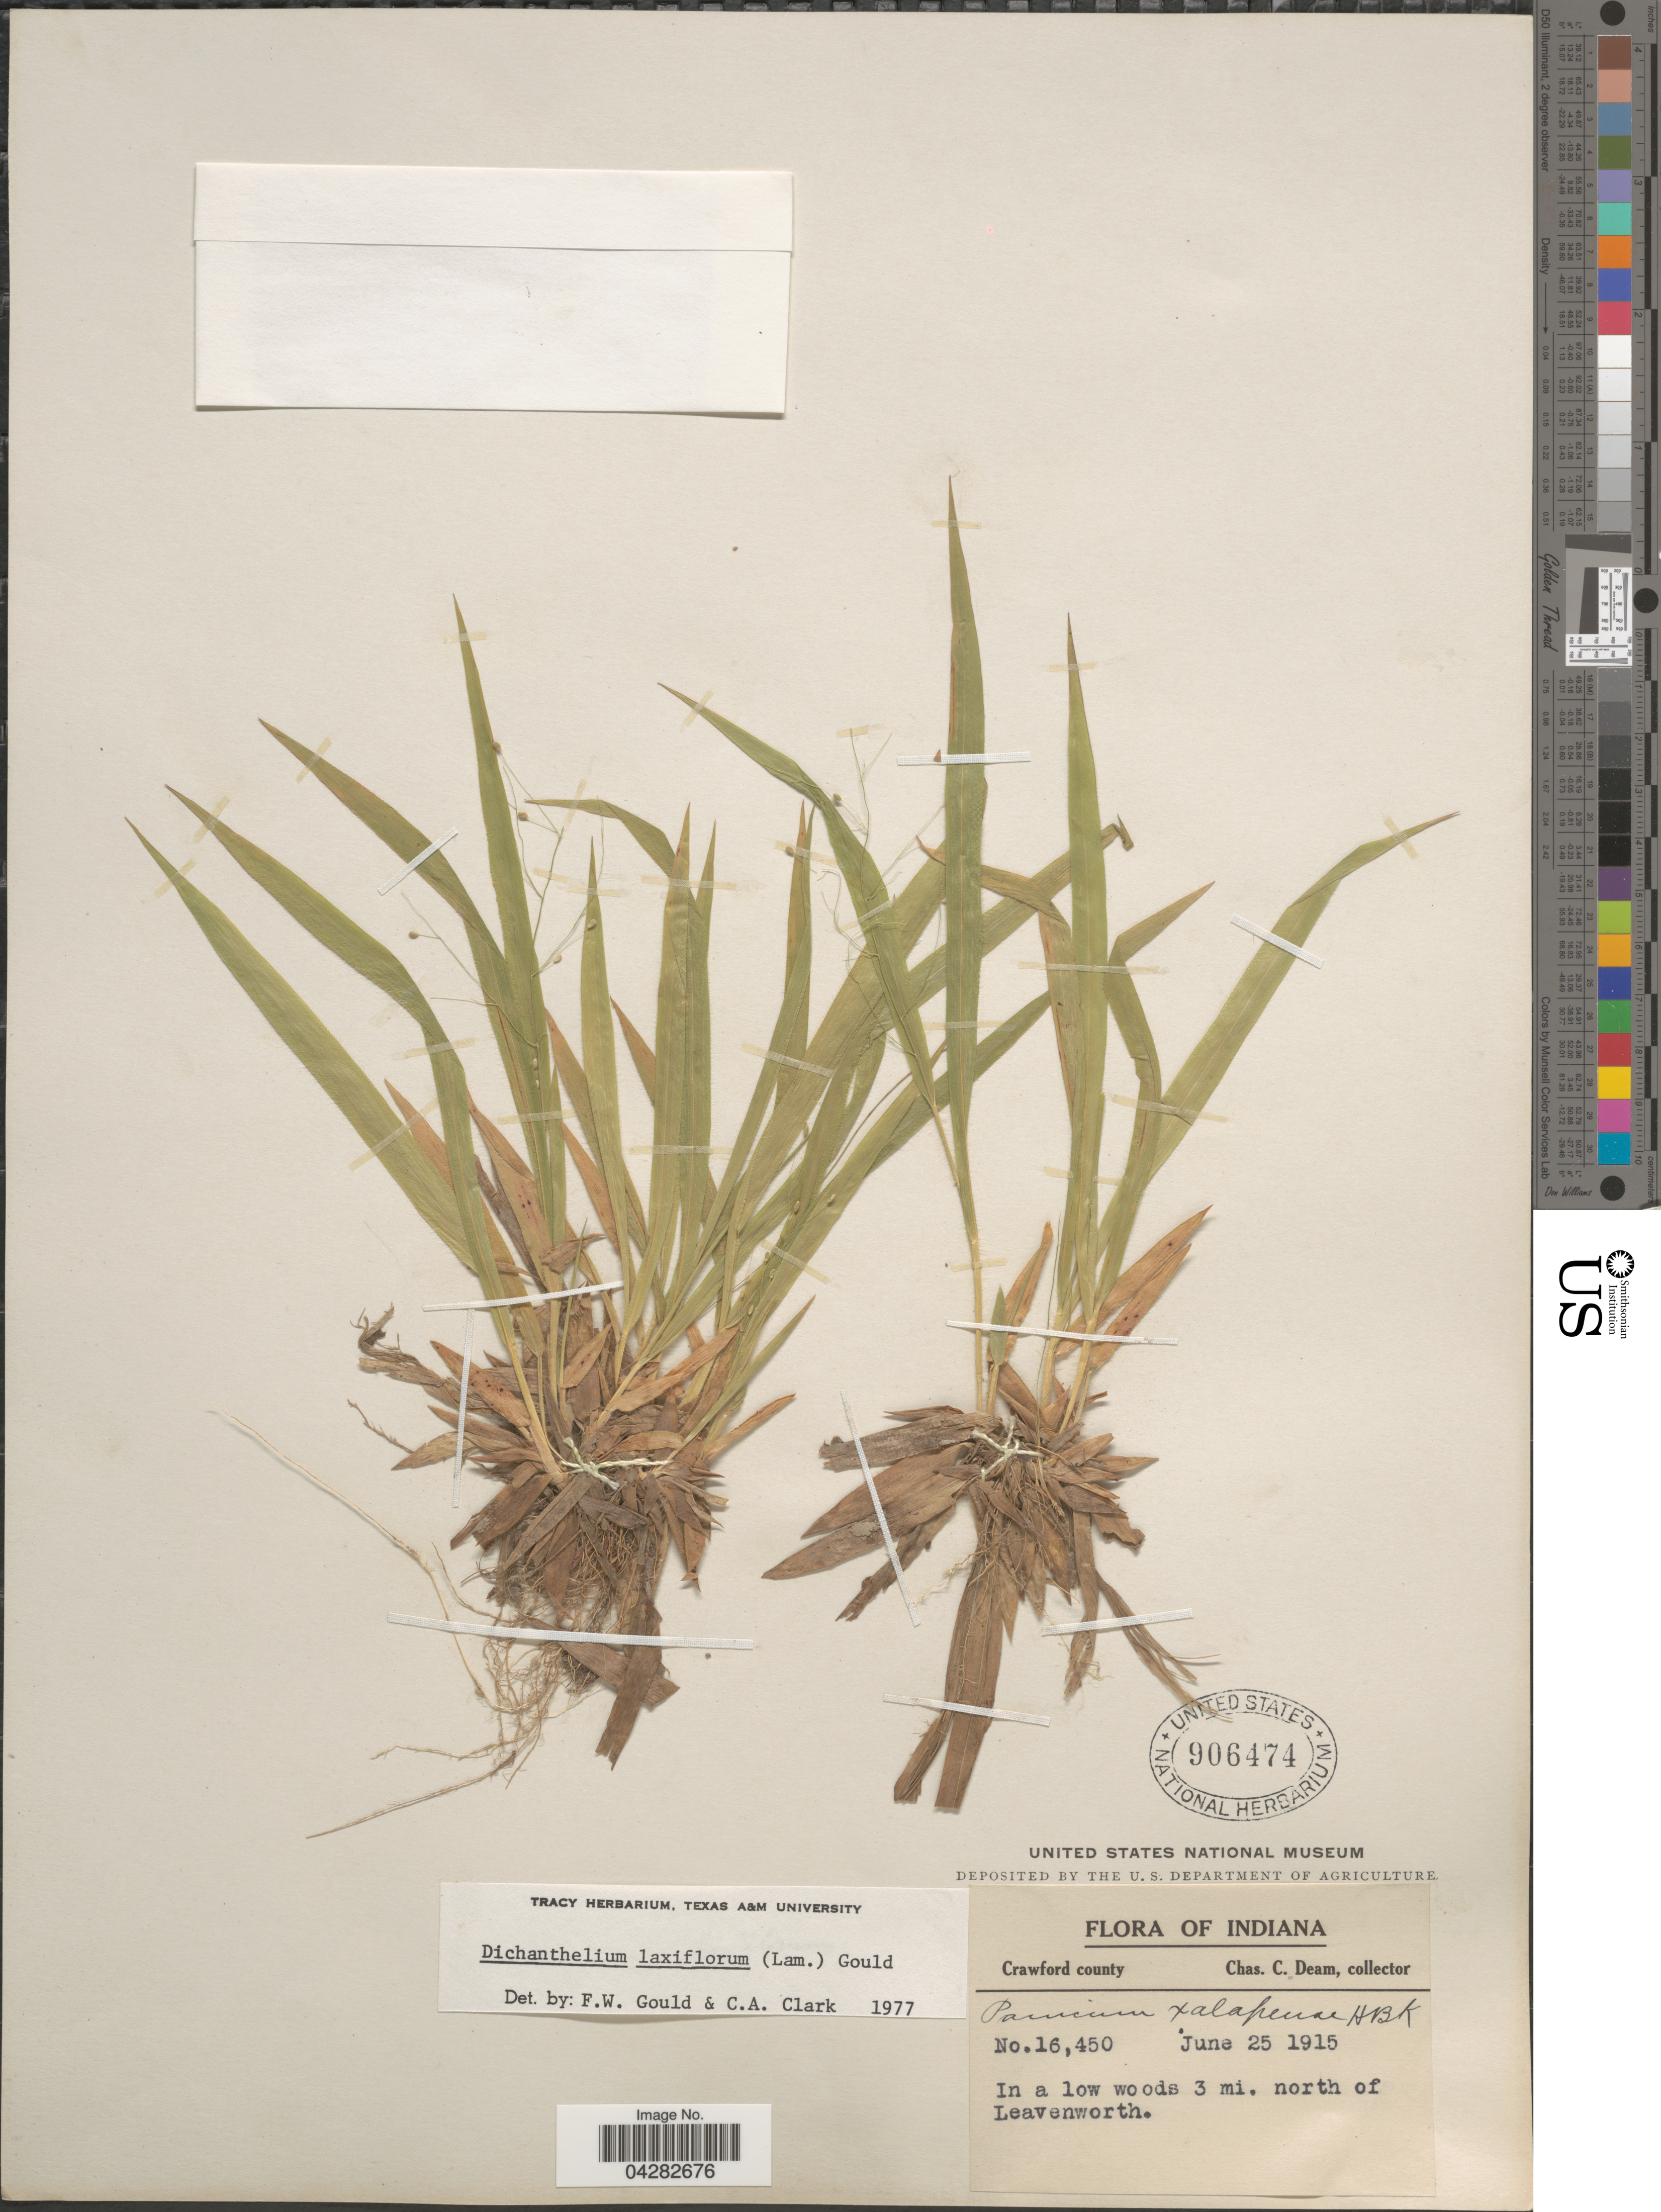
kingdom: Plantae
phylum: Tracheophyta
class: Liliopsida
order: Poales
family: Poaceae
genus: Dichanthelium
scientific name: Dichanthelium laxiflorum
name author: (Lam.) Gould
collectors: C. C. Deam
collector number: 16450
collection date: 1915-06-25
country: United States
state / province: Indiana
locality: Crawford county. In a low woods 3 mi. north of Leavenworth.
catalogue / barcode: US 906474